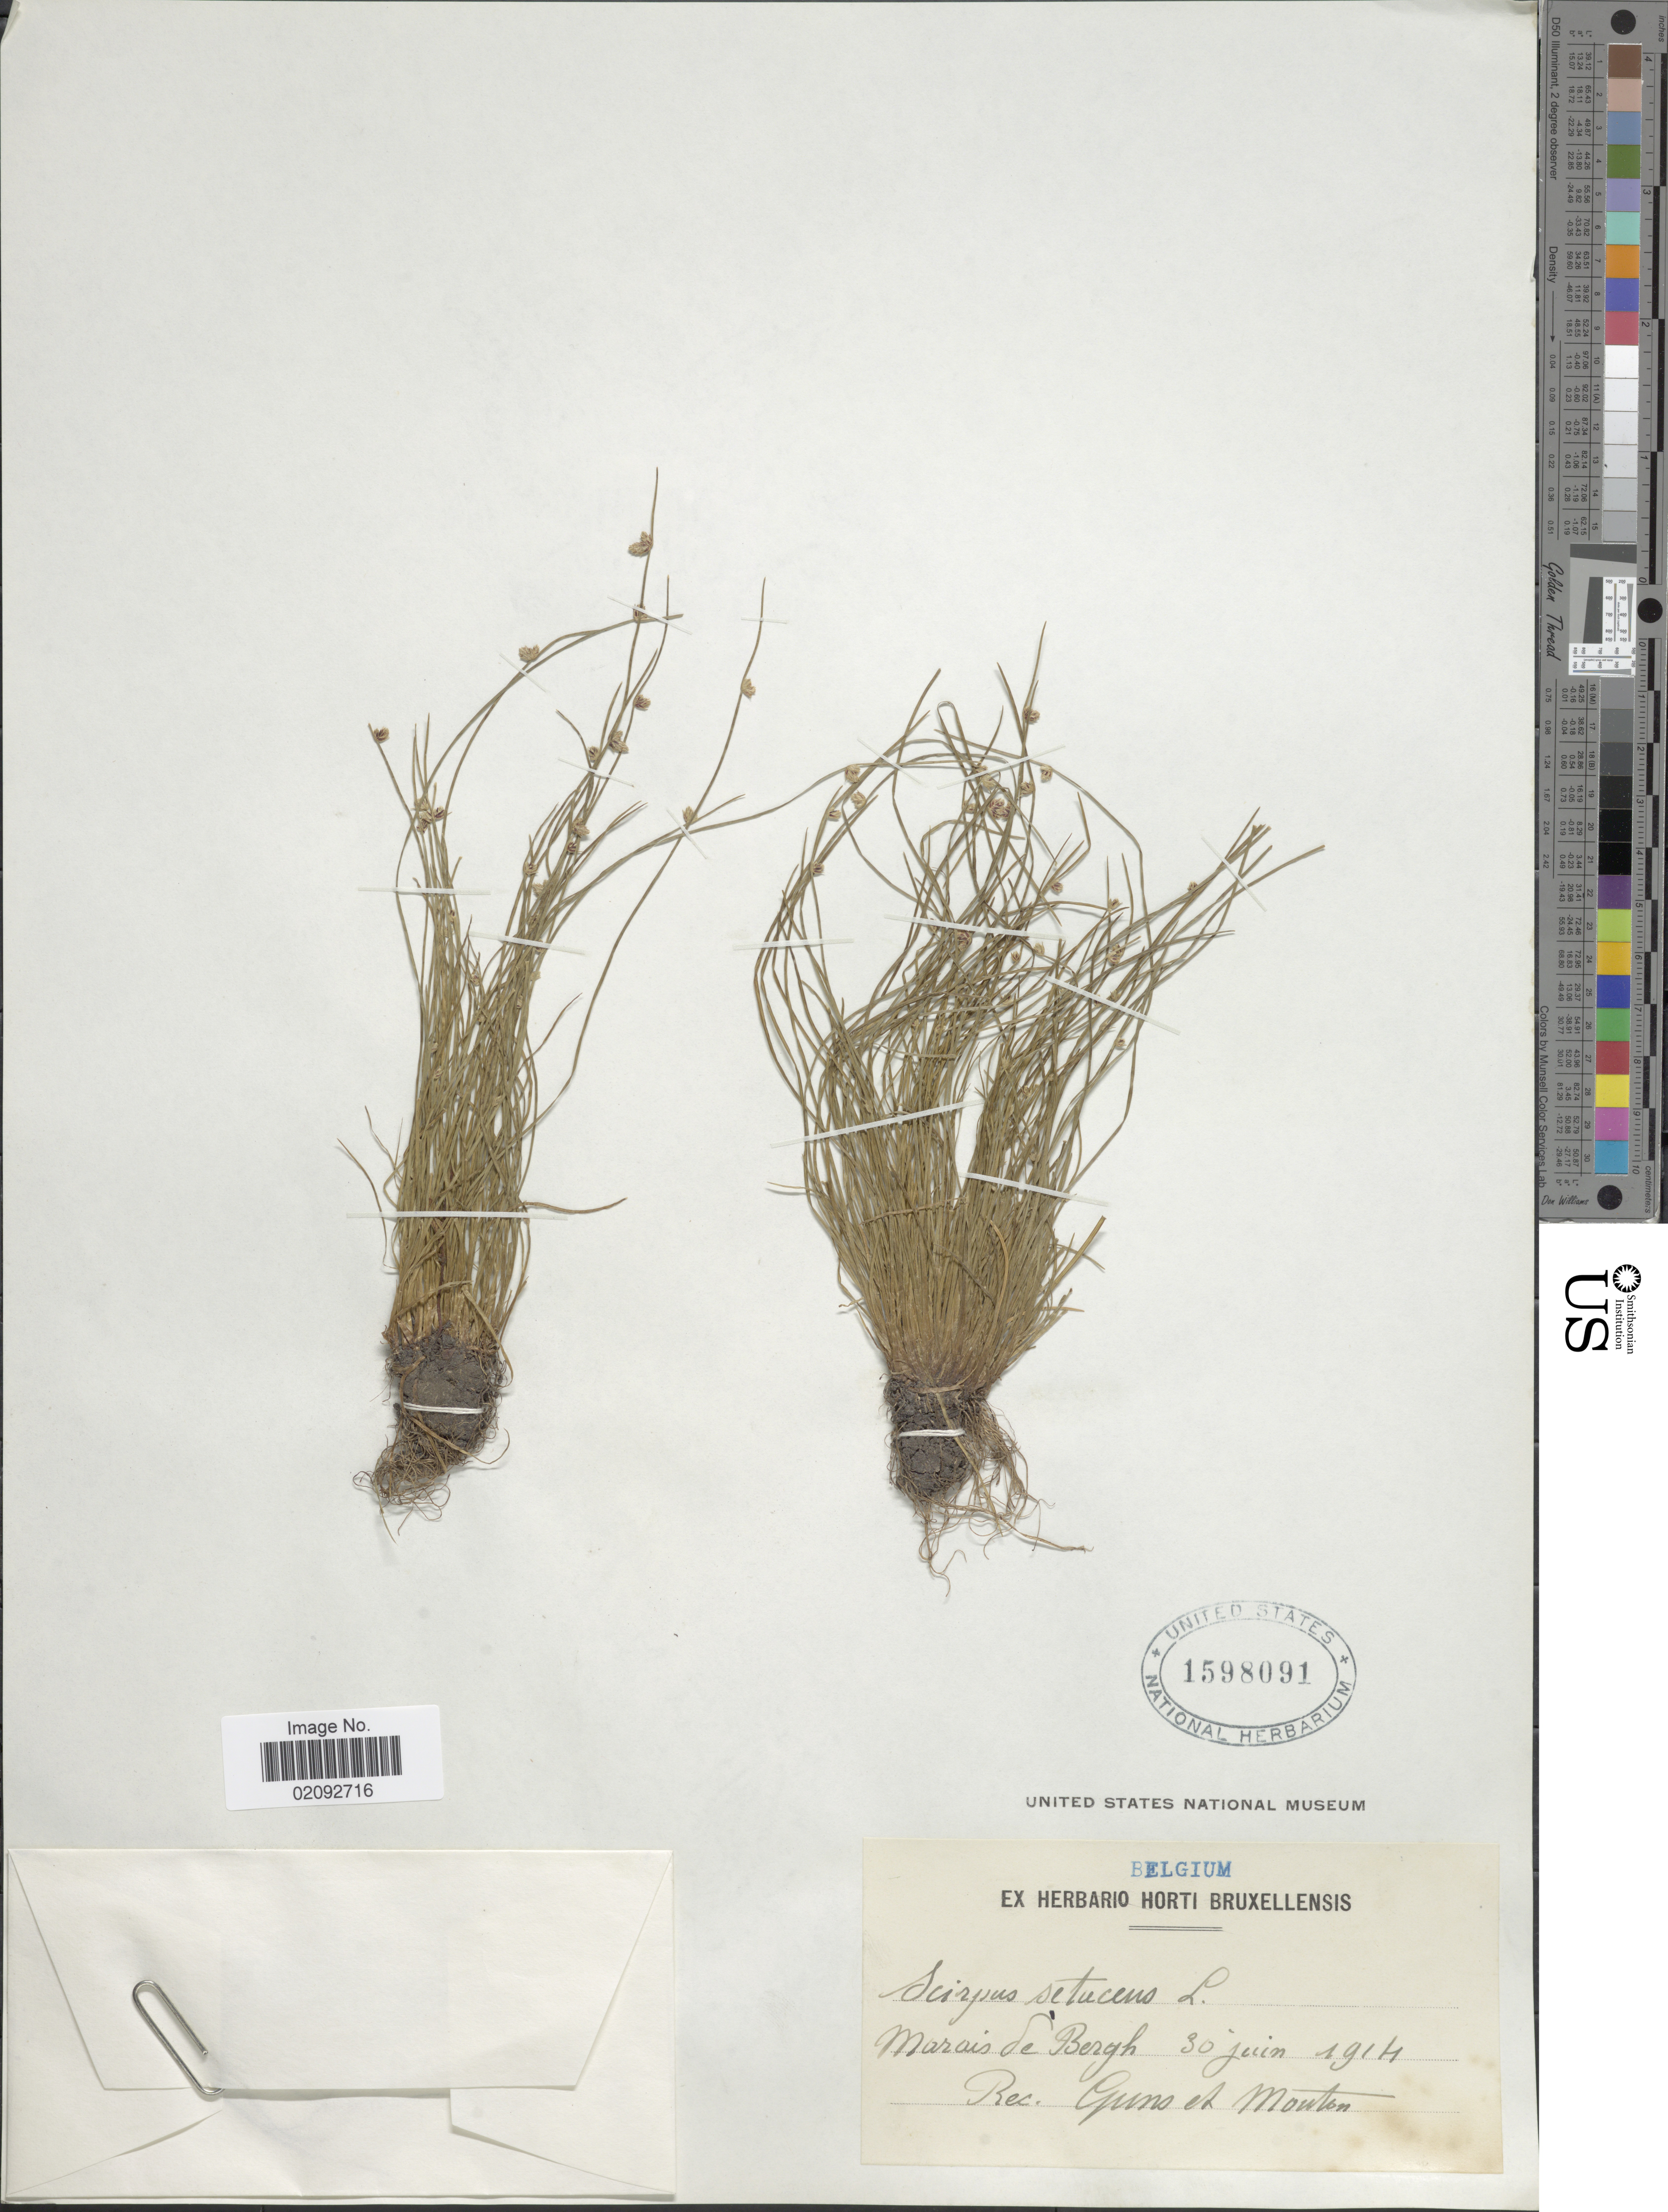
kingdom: Plantae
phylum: Tracheophyta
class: Liliopsida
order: Poales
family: Cyperaceae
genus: Isolepis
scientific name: Isolepis setacea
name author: (L.) R. Br.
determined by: Strong, Mark T., (BOT), Smithsonian Institution - National Museum of Natural History (UNITED STATES)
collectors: ex herb. Horti Bruxellensis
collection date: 1914-06-30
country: Belgium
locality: Marais de Bergh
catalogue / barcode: US 1598091